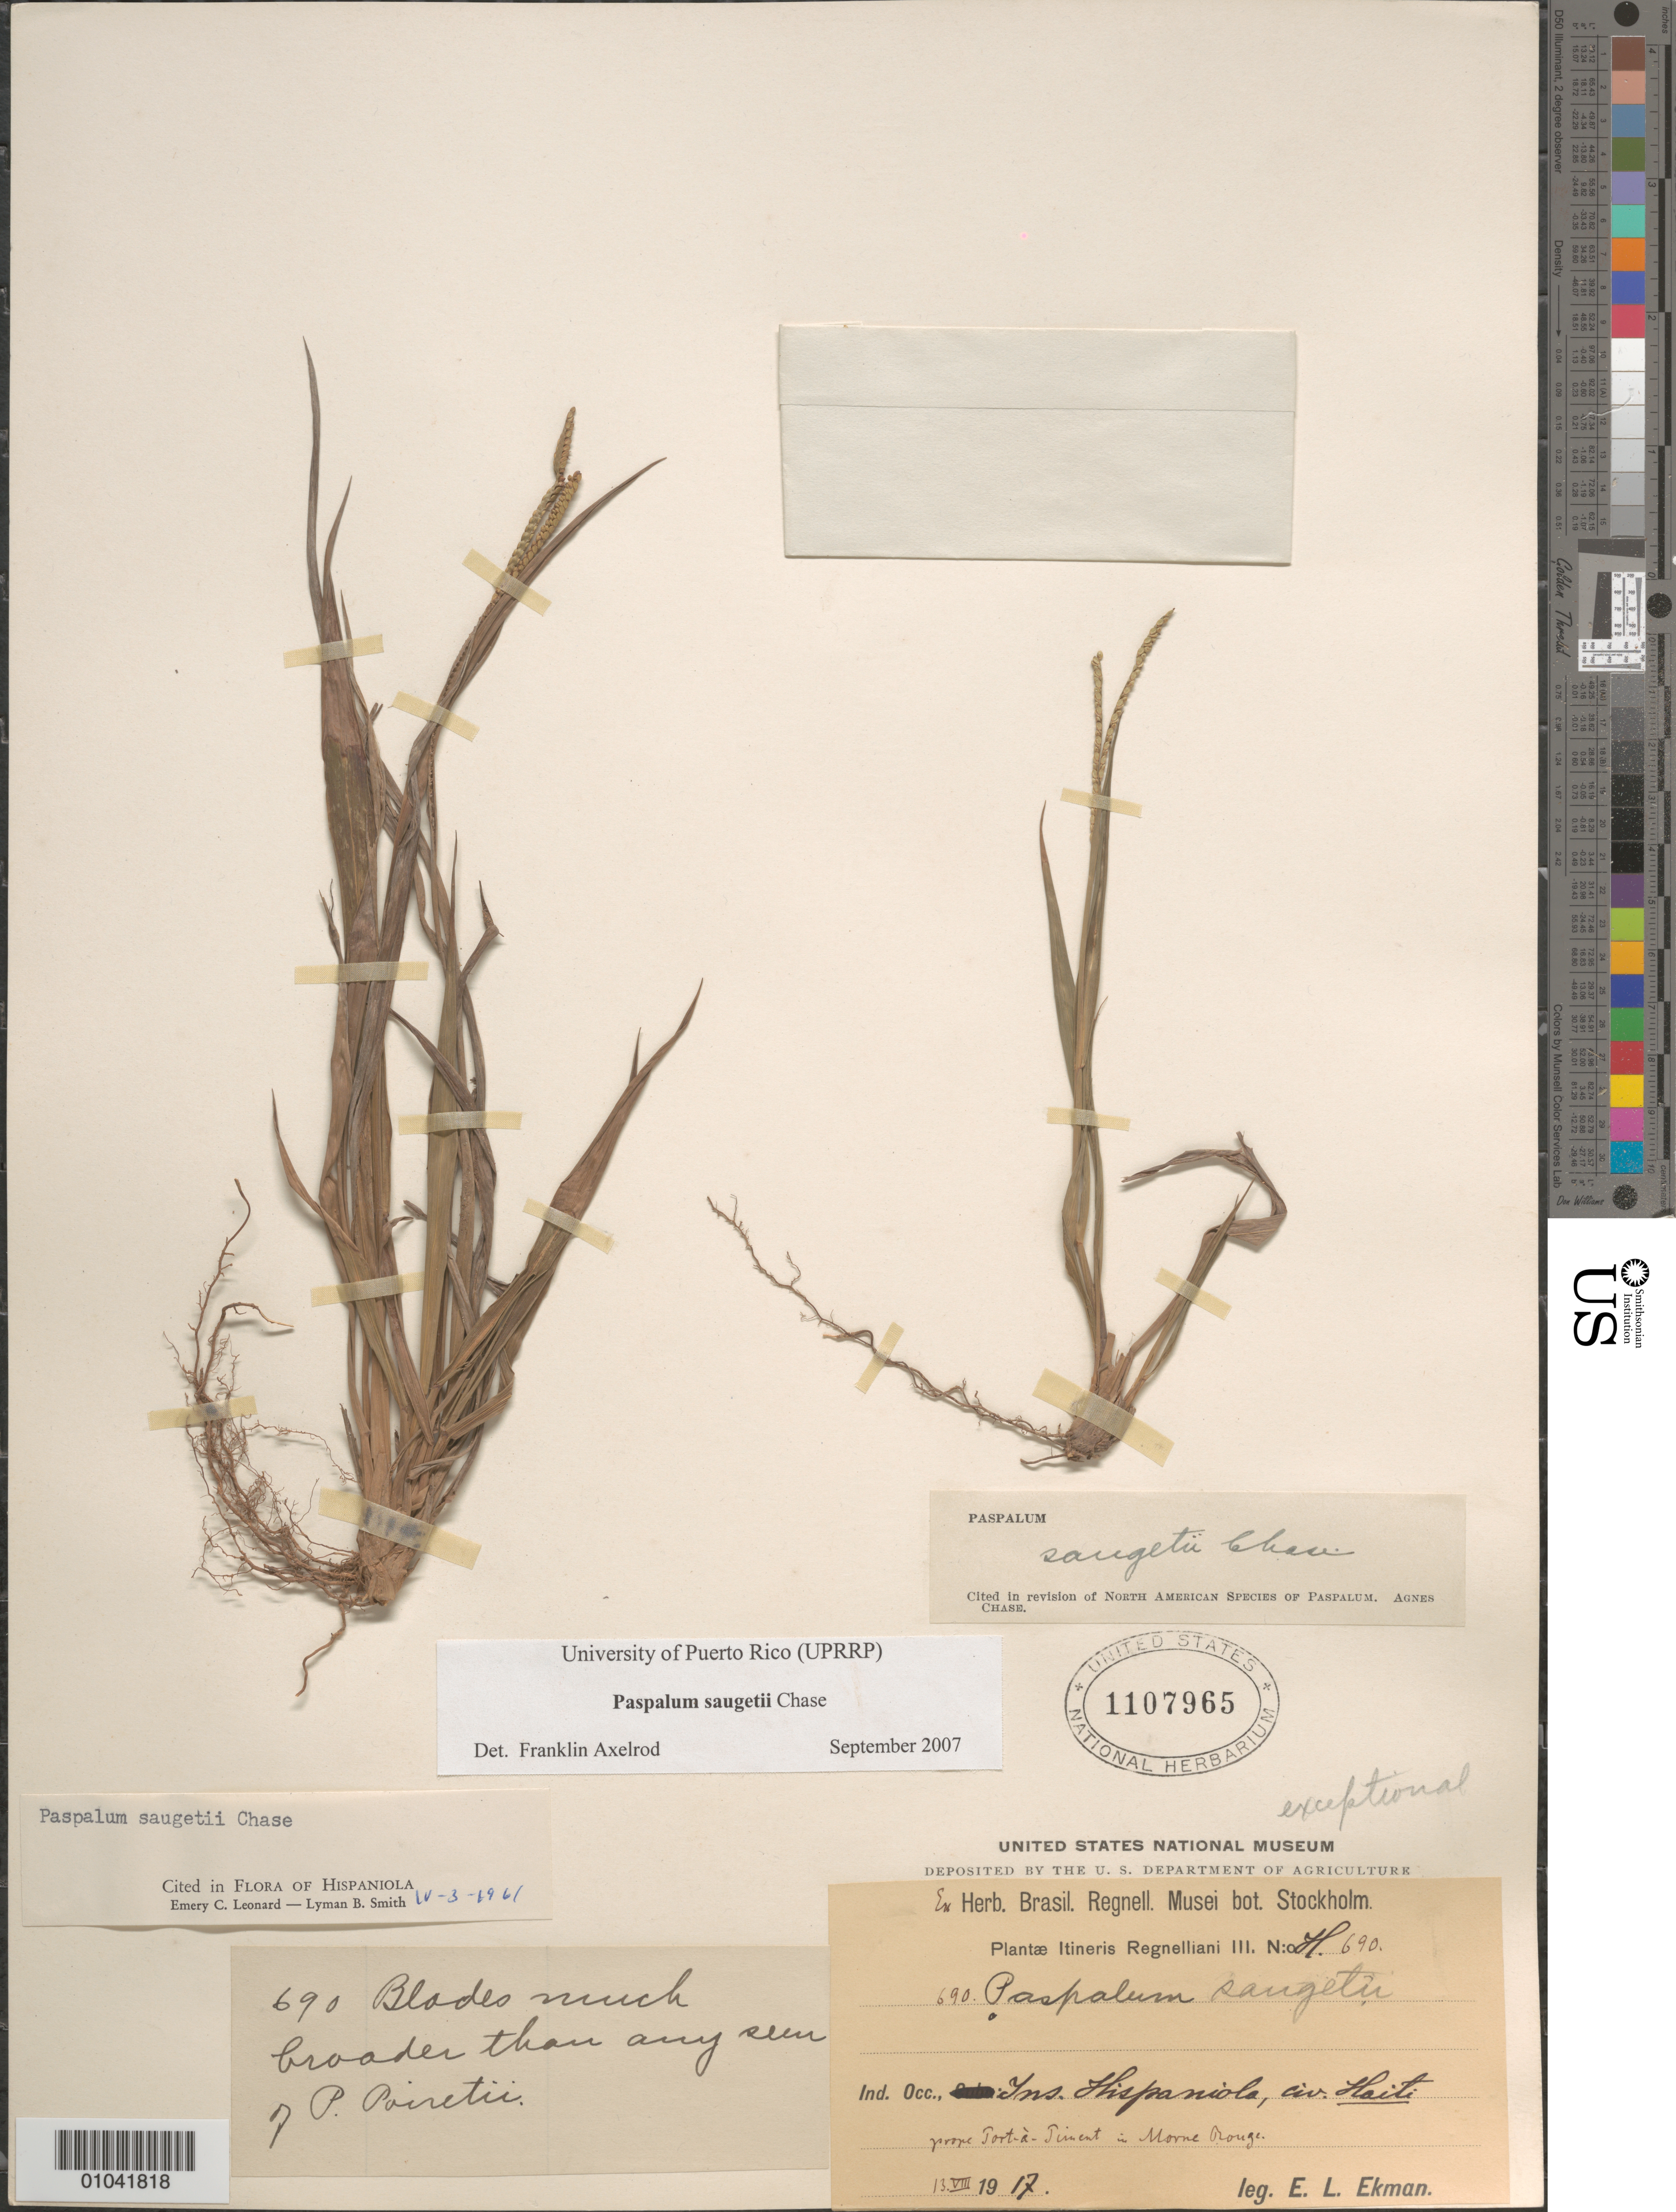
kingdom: Plantae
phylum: Tracheophyta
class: Liliopsida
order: Poales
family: Poaceae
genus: Paspalum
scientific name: Paspalum saugetii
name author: Chase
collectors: E. L. Ekman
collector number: H 690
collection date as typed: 13 Aug 1917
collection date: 1917-08-13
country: Haiti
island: Hispaniola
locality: Propre Port-au-Piment, Morne Rouge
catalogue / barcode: US 1107965